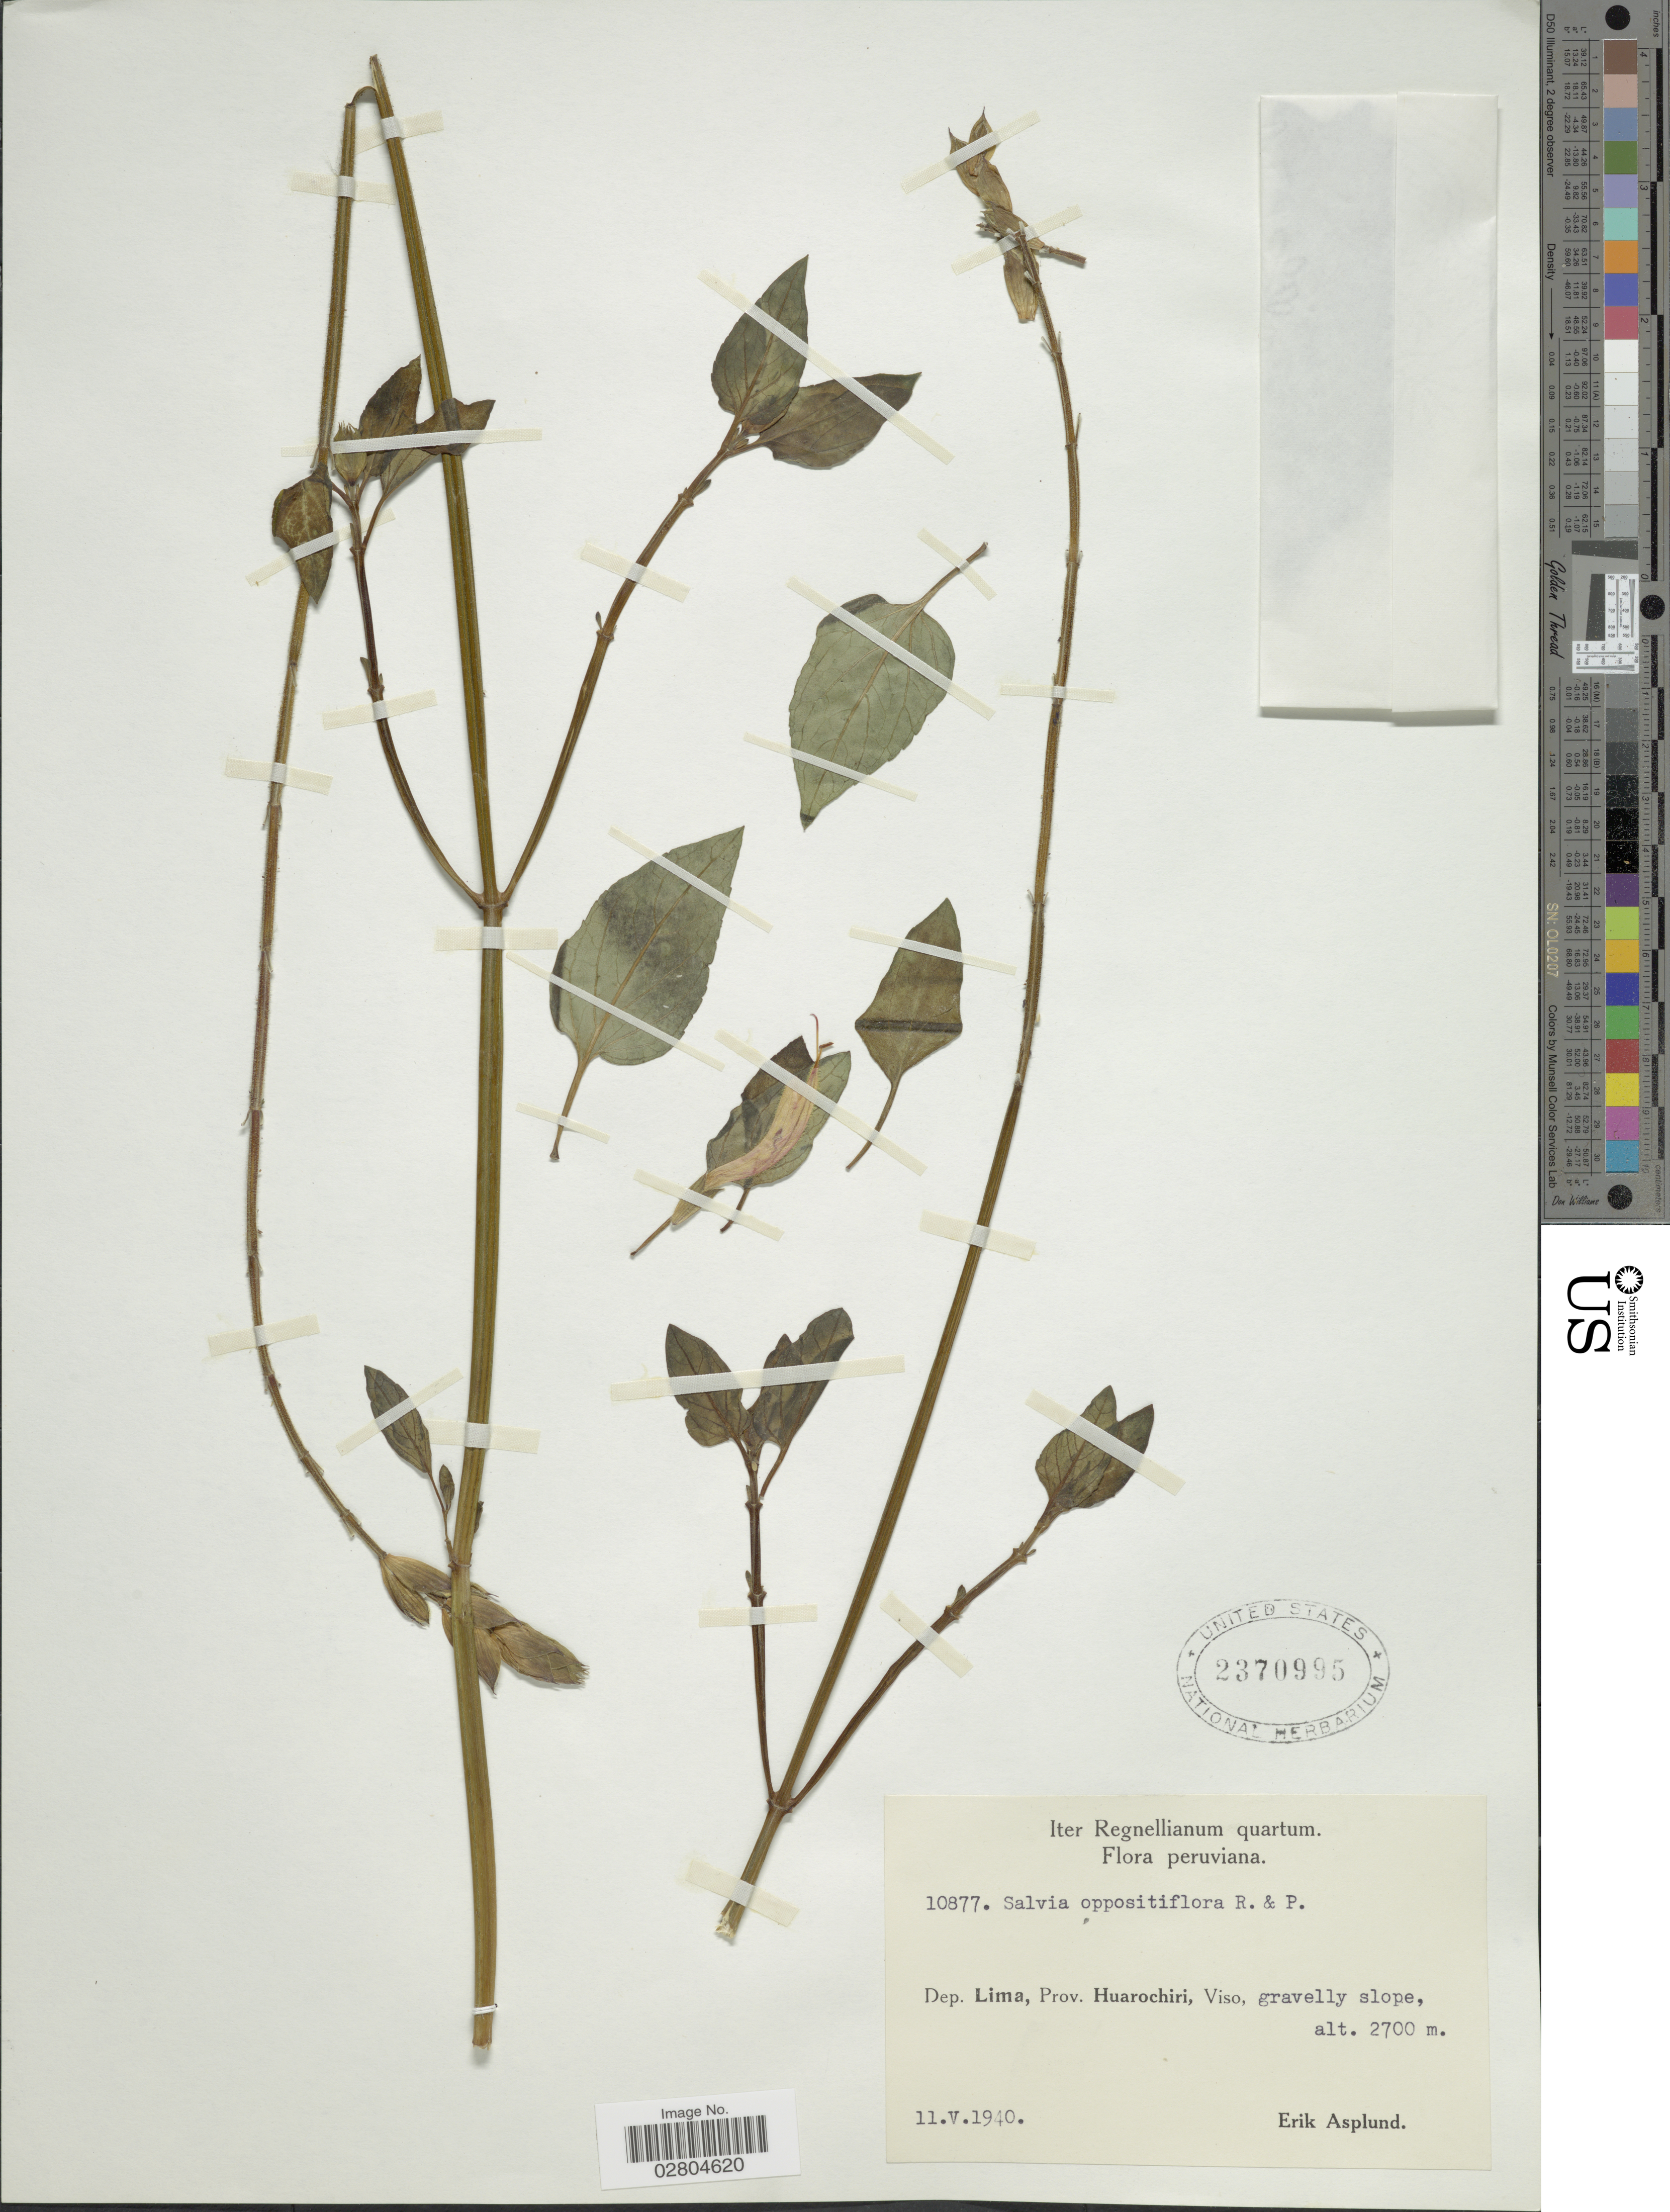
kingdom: Plantae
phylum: Tracheophyta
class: Magnoliopsida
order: Lamiales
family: Lamiaceae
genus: Salvia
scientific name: Salvia oppositiflora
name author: Ruiz & Pav.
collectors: E. Asplund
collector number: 10877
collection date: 1940-05-11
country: Peru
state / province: Lima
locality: Peruviana. Dep. Lima, Prov. Huarochiri, Viso.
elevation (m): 2700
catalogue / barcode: US 2370995